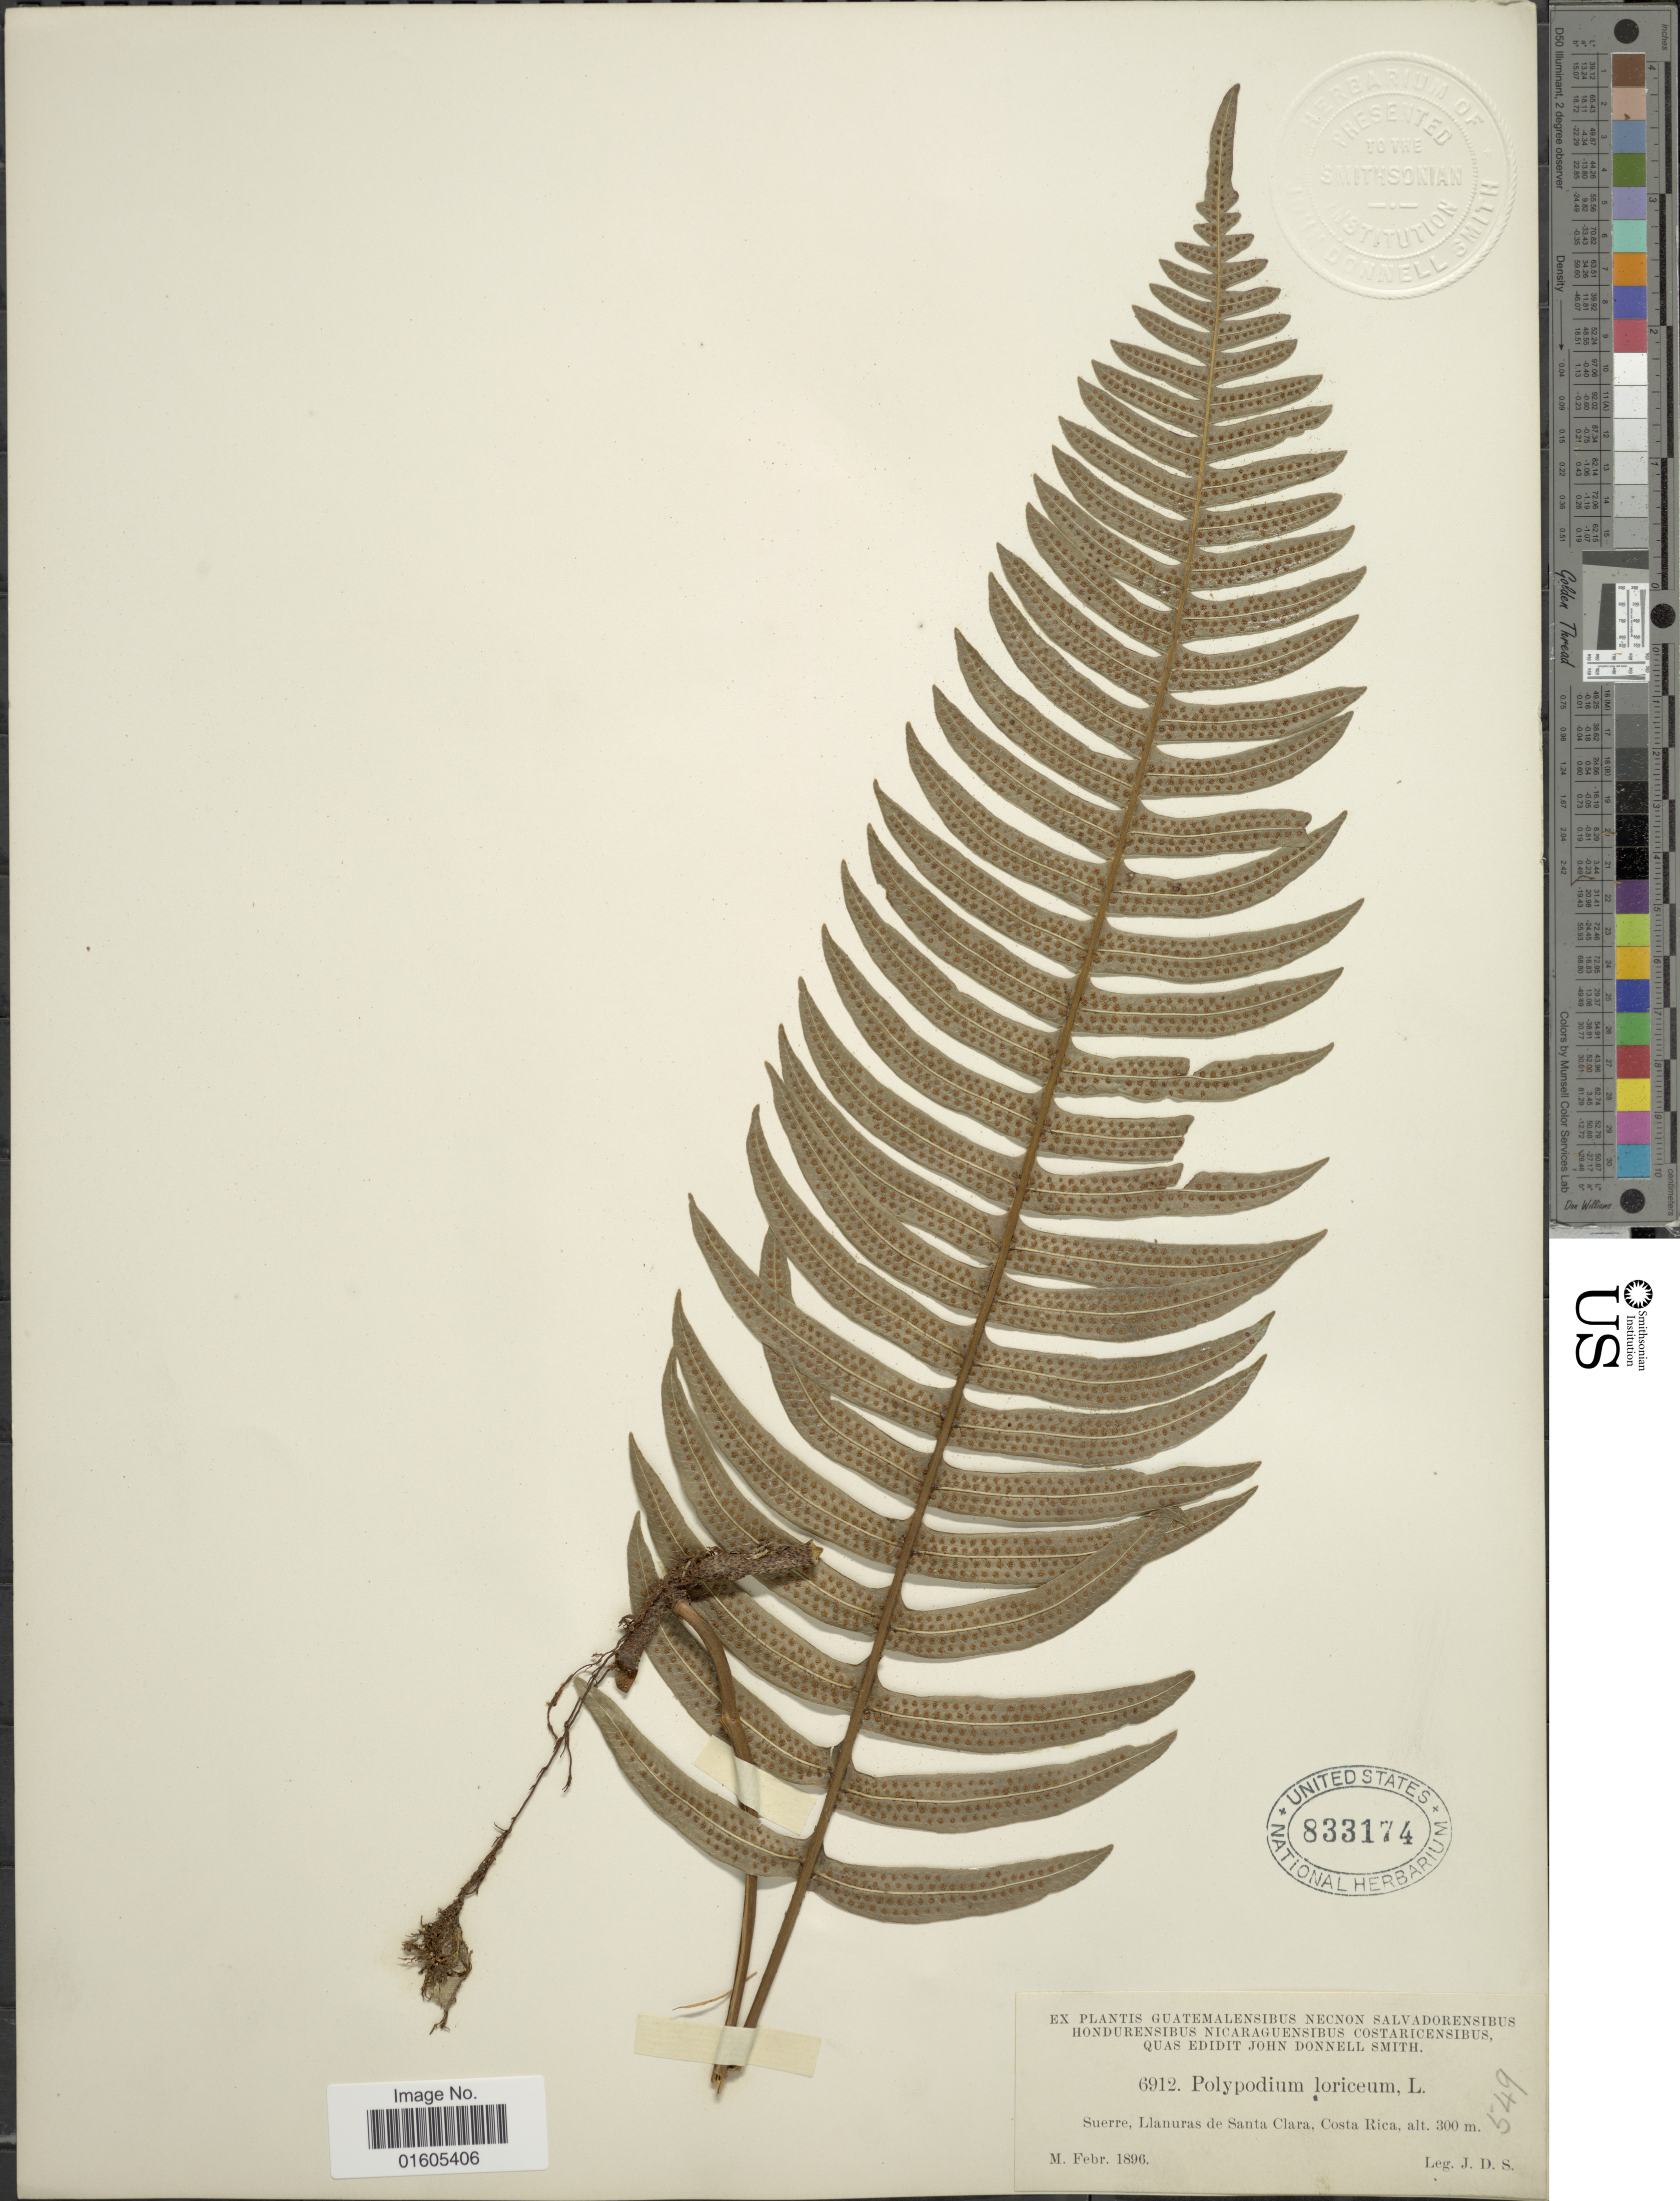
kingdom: Plantae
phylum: Tracheophyta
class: Polypodiopsida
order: Polypodiales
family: Polypodiaceae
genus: Serpocaulon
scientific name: Serpocaulon maritimum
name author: (Hieron.) A.R. Sm.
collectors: J. Donnell Smith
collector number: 6912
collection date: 1896-02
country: Costa Rica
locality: Suerre, Llanuras de Santa Clara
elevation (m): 300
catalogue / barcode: US 833174